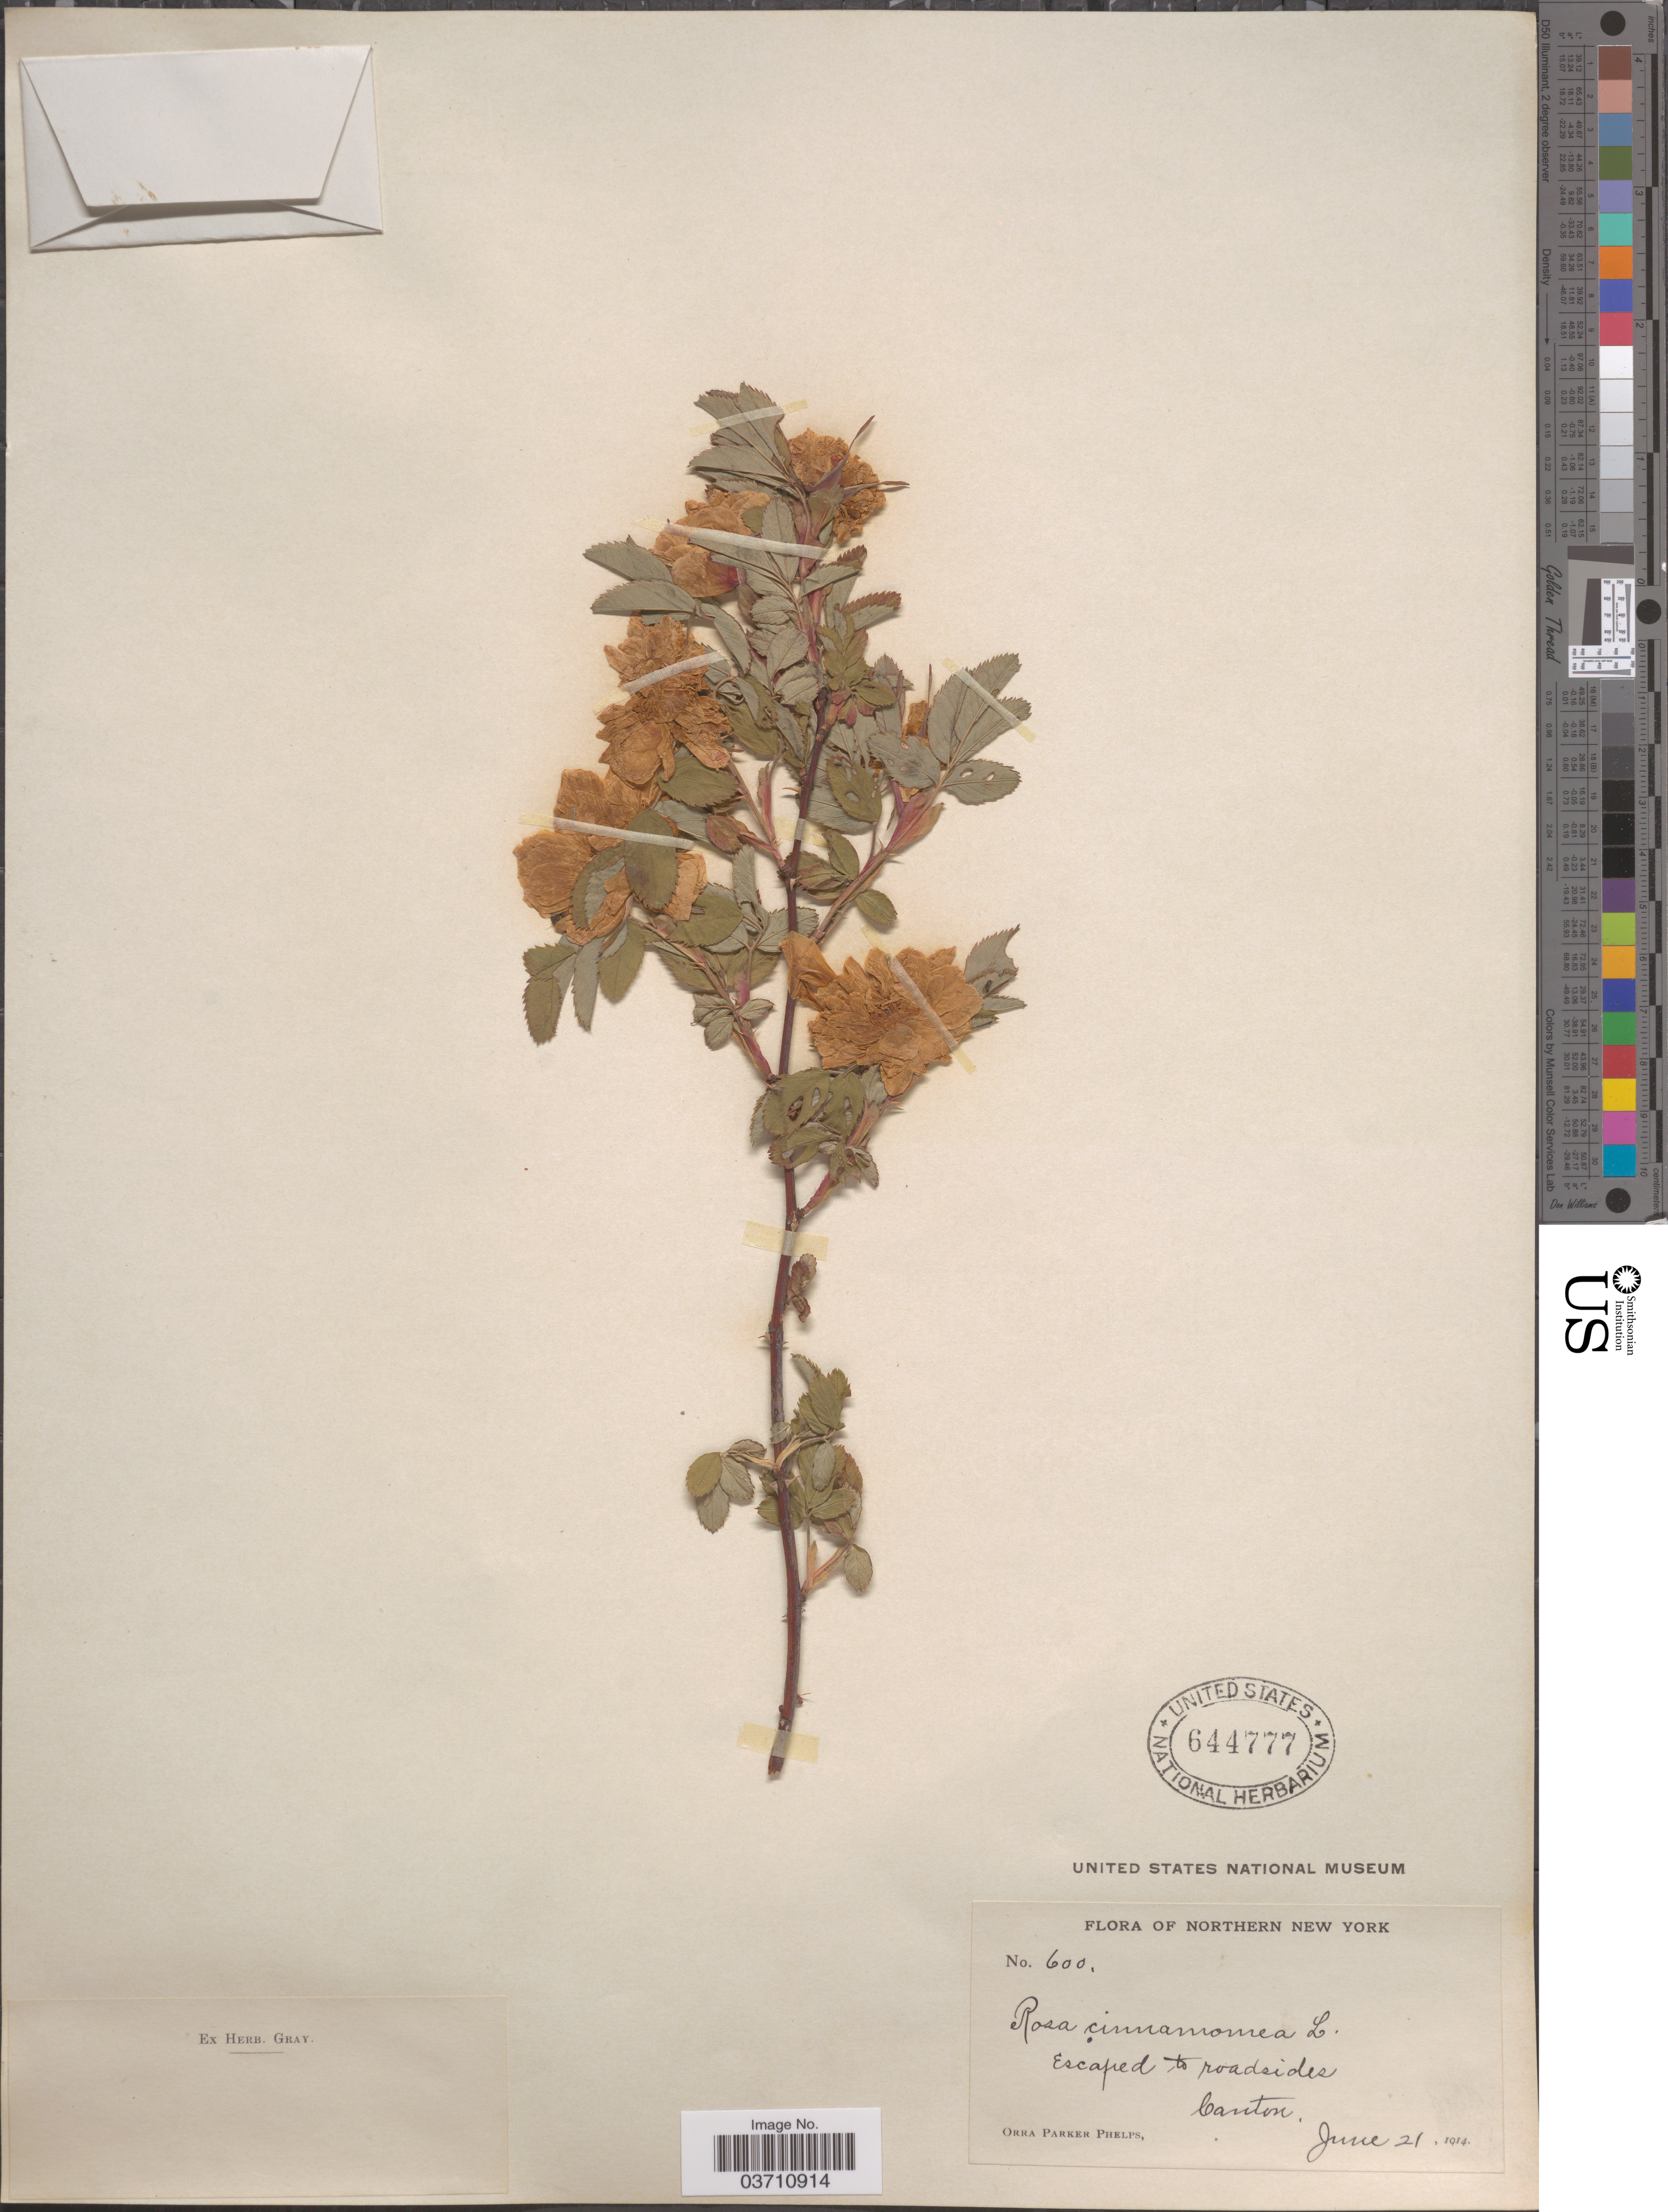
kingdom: Plantae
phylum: Tracheophyta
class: Magnoliopsida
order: Rosales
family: Rosaceae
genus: Rosa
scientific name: Rosa cinnamomea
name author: L.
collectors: O. P. Phelps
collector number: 600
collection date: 1914-06-21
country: United States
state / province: New York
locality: Northern New York. Canton.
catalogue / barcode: US 644777